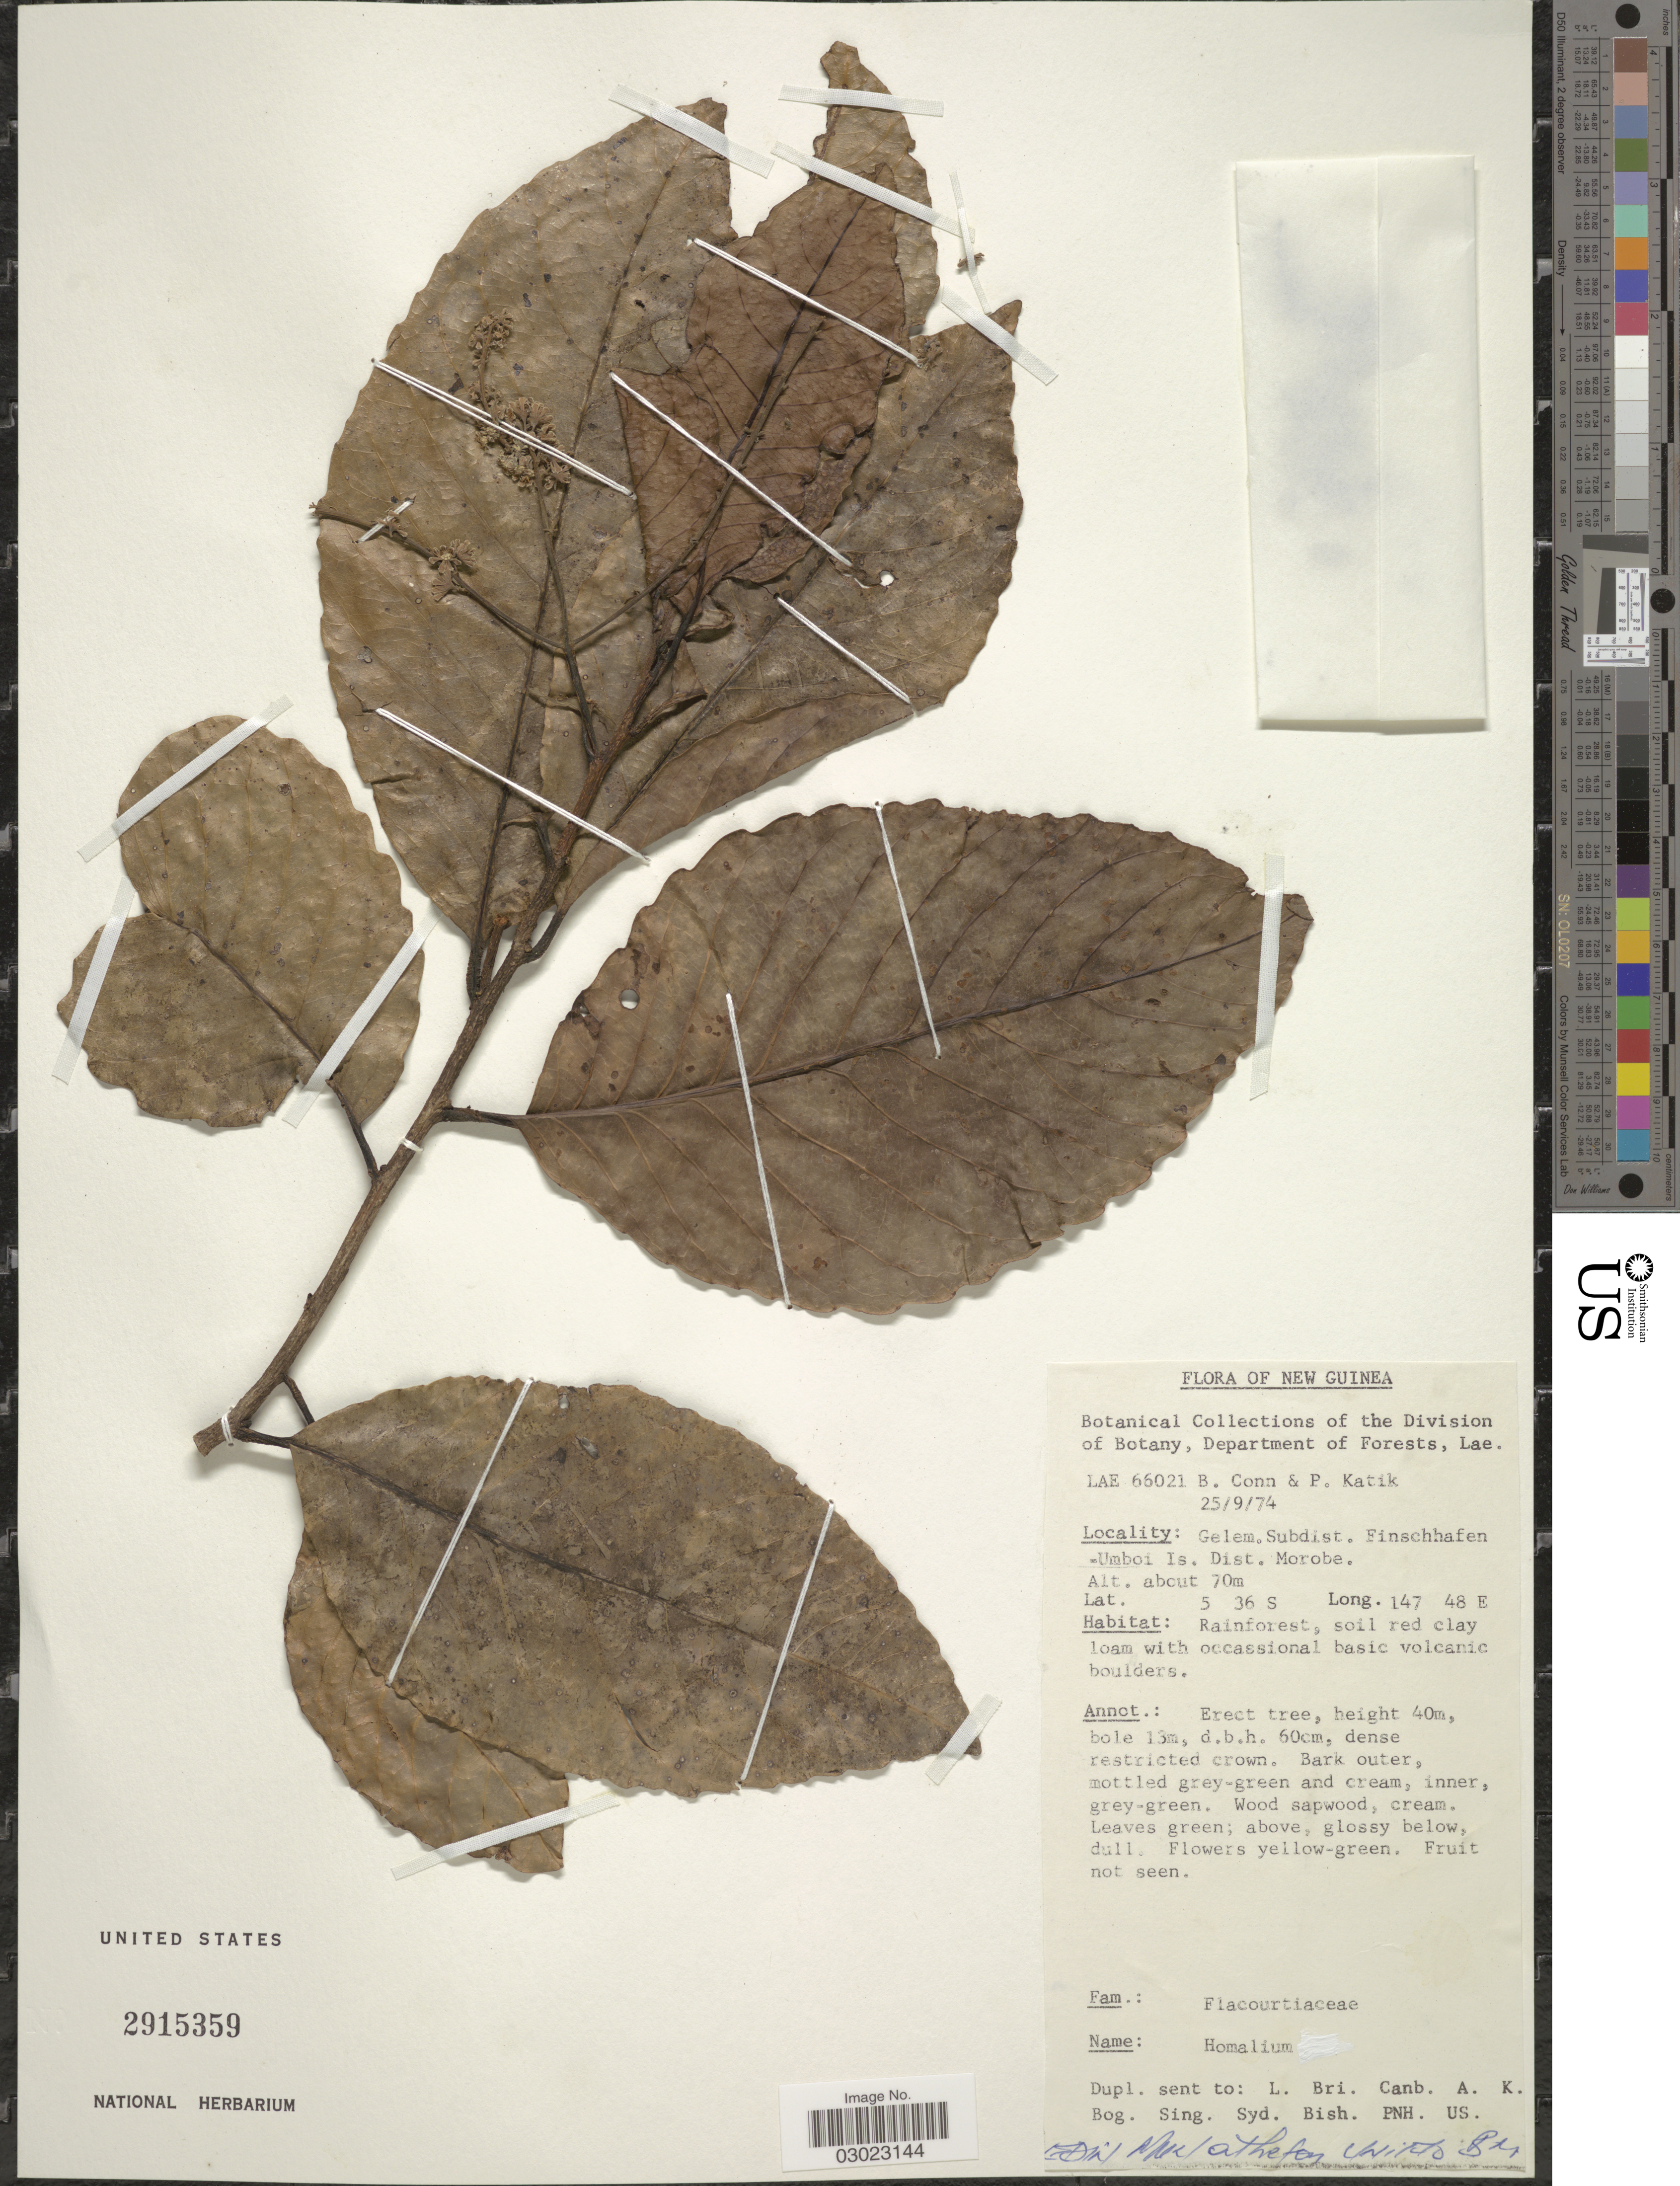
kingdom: Plantae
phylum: Tracheophyta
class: Magnoliopsida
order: Malpighiales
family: Salicaceae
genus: Homalium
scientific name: Homalium sp.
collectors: B. Conn & P. Katik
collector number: LAE66021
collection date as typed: Transcribed d/m/y: 25/9/74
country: Papua New Guinea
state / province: Morobe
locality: New Guinea. Gelem. Subdist. Finschhafen-Umboi Is. Dist. Morobe.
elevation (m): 70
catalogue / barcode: US 2915359